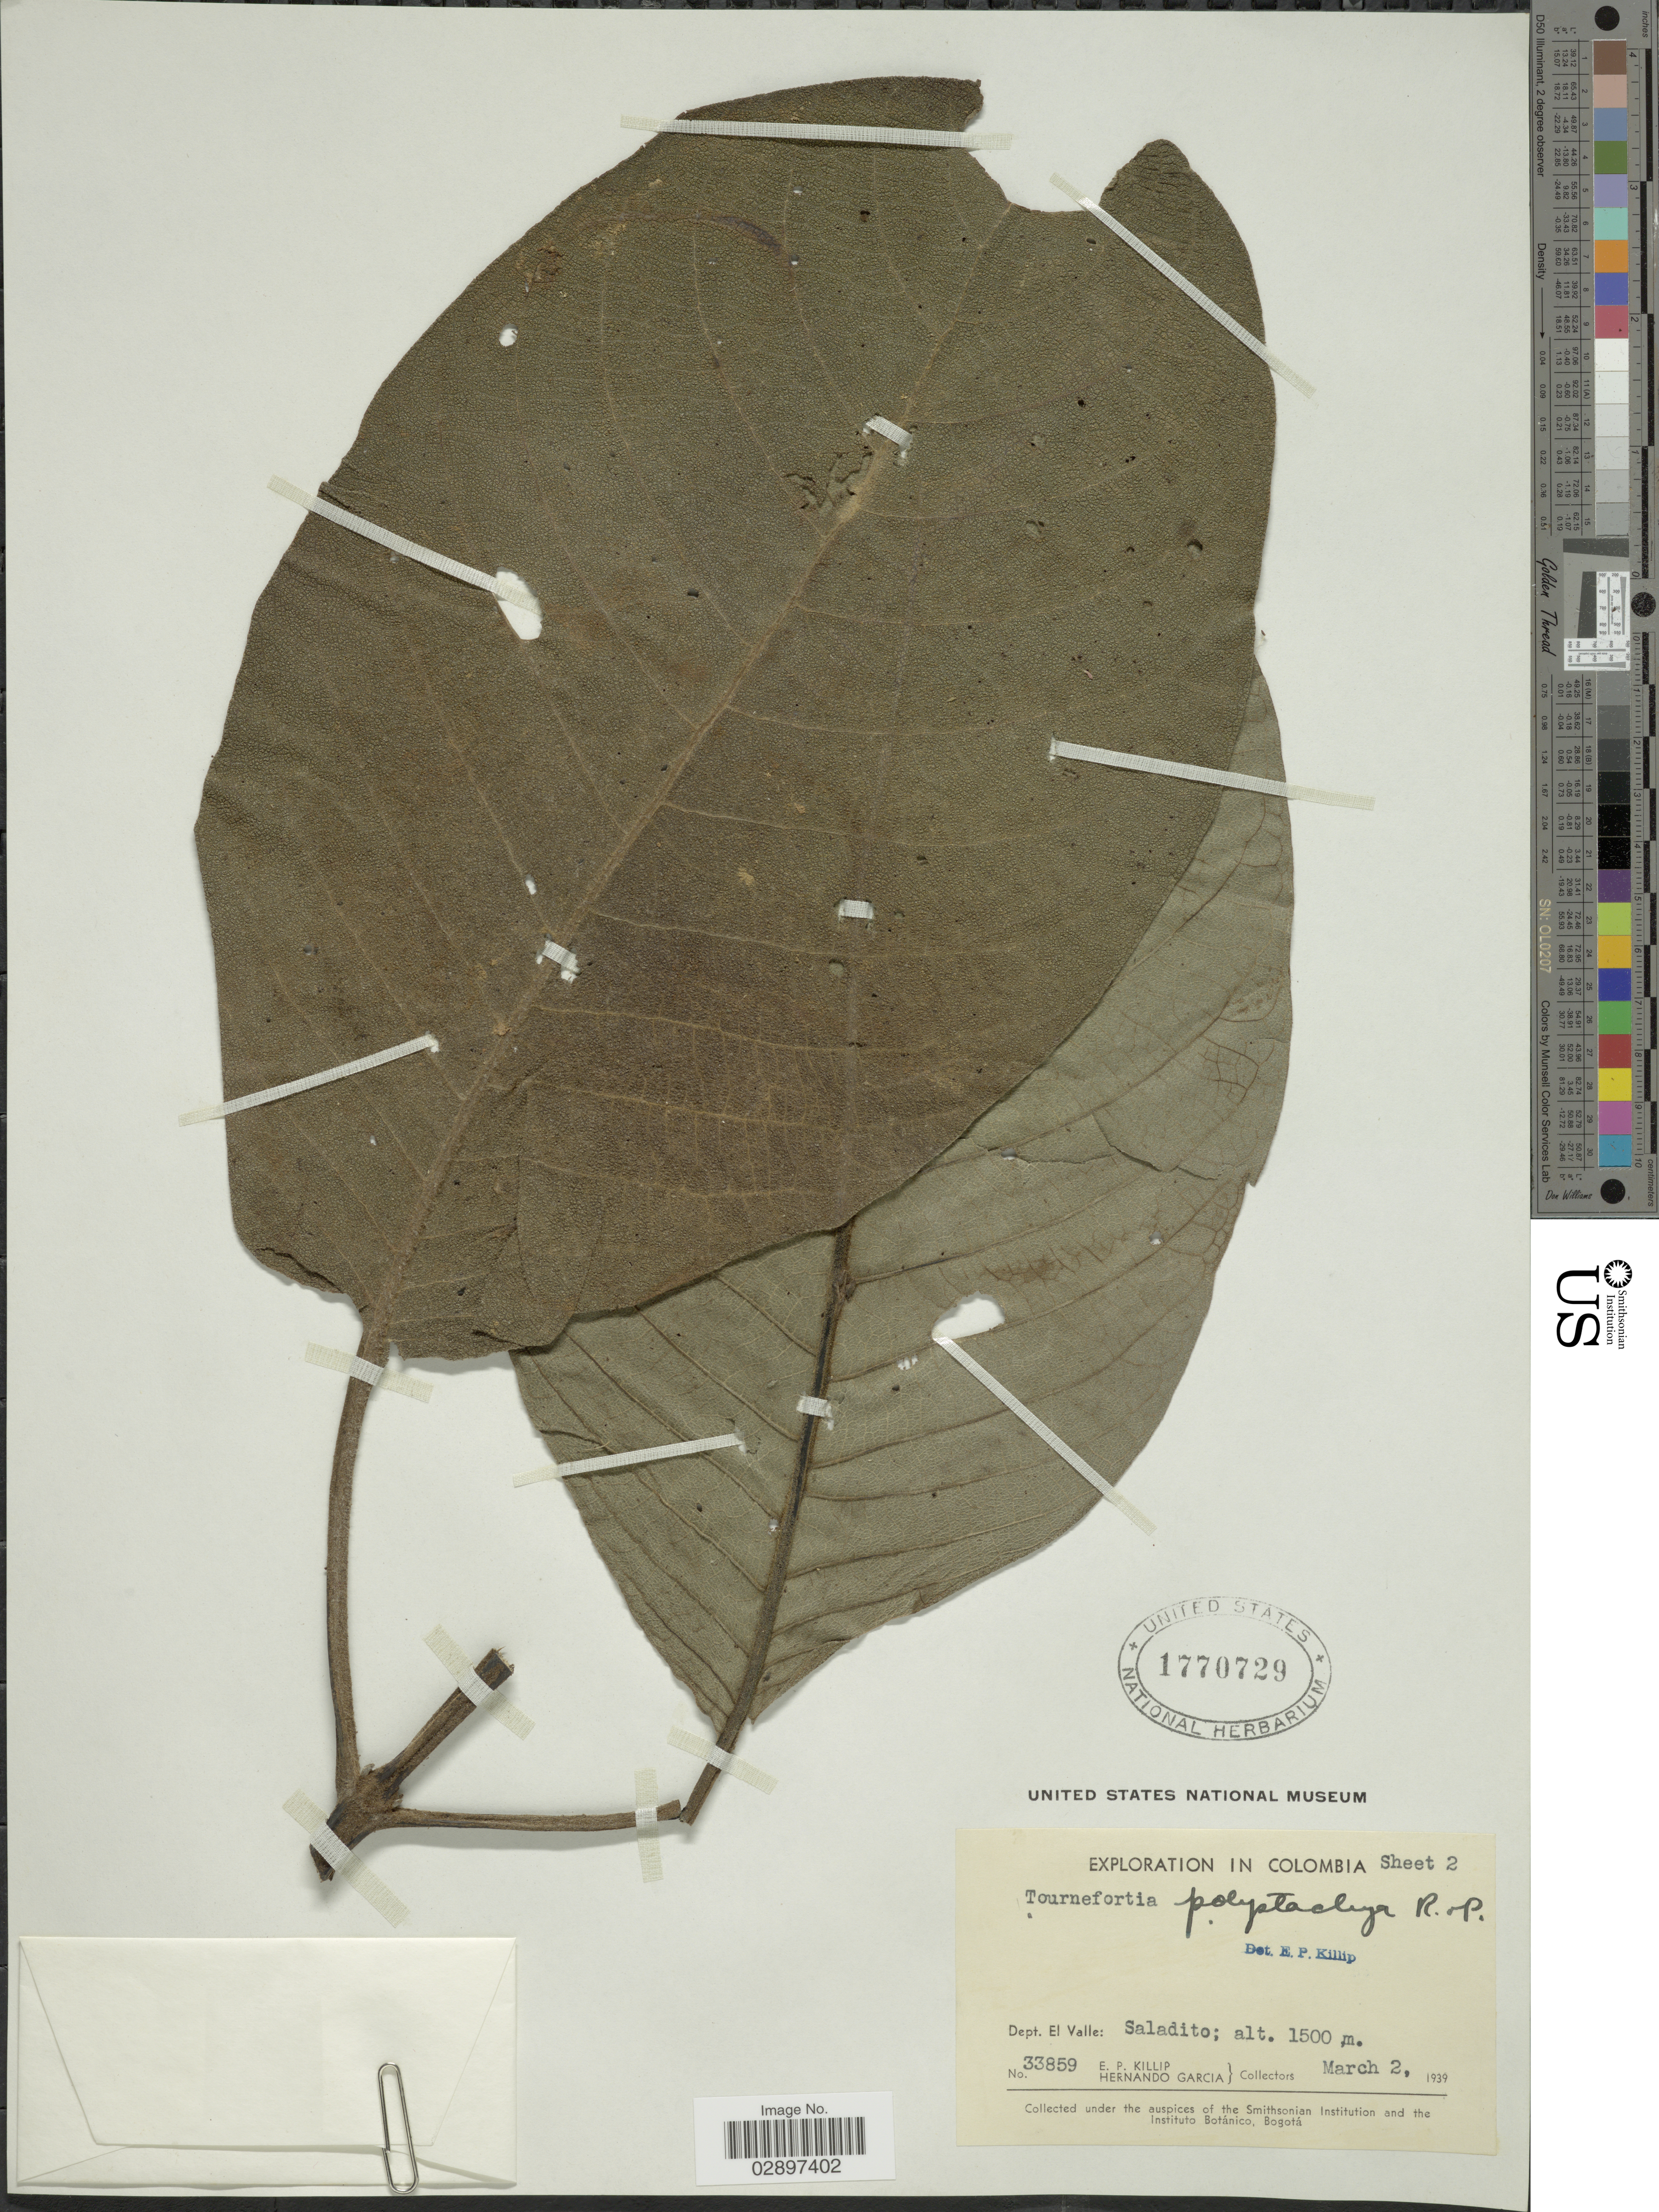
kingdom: Plantae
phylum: Tracheophyta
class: Magnoliopsida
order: Boraginales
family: Heliotropiaceae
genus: Tournefortia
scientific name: Tournefortia polystachya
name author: Ruiz & Pav.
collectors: E. P. Killip & H. Garcia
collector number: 33859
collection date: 1939-03-02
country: Colombia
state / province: Valle del Cauca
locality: Dept. El Valle: Saladito.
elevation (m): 1500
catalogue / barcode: US 1770729